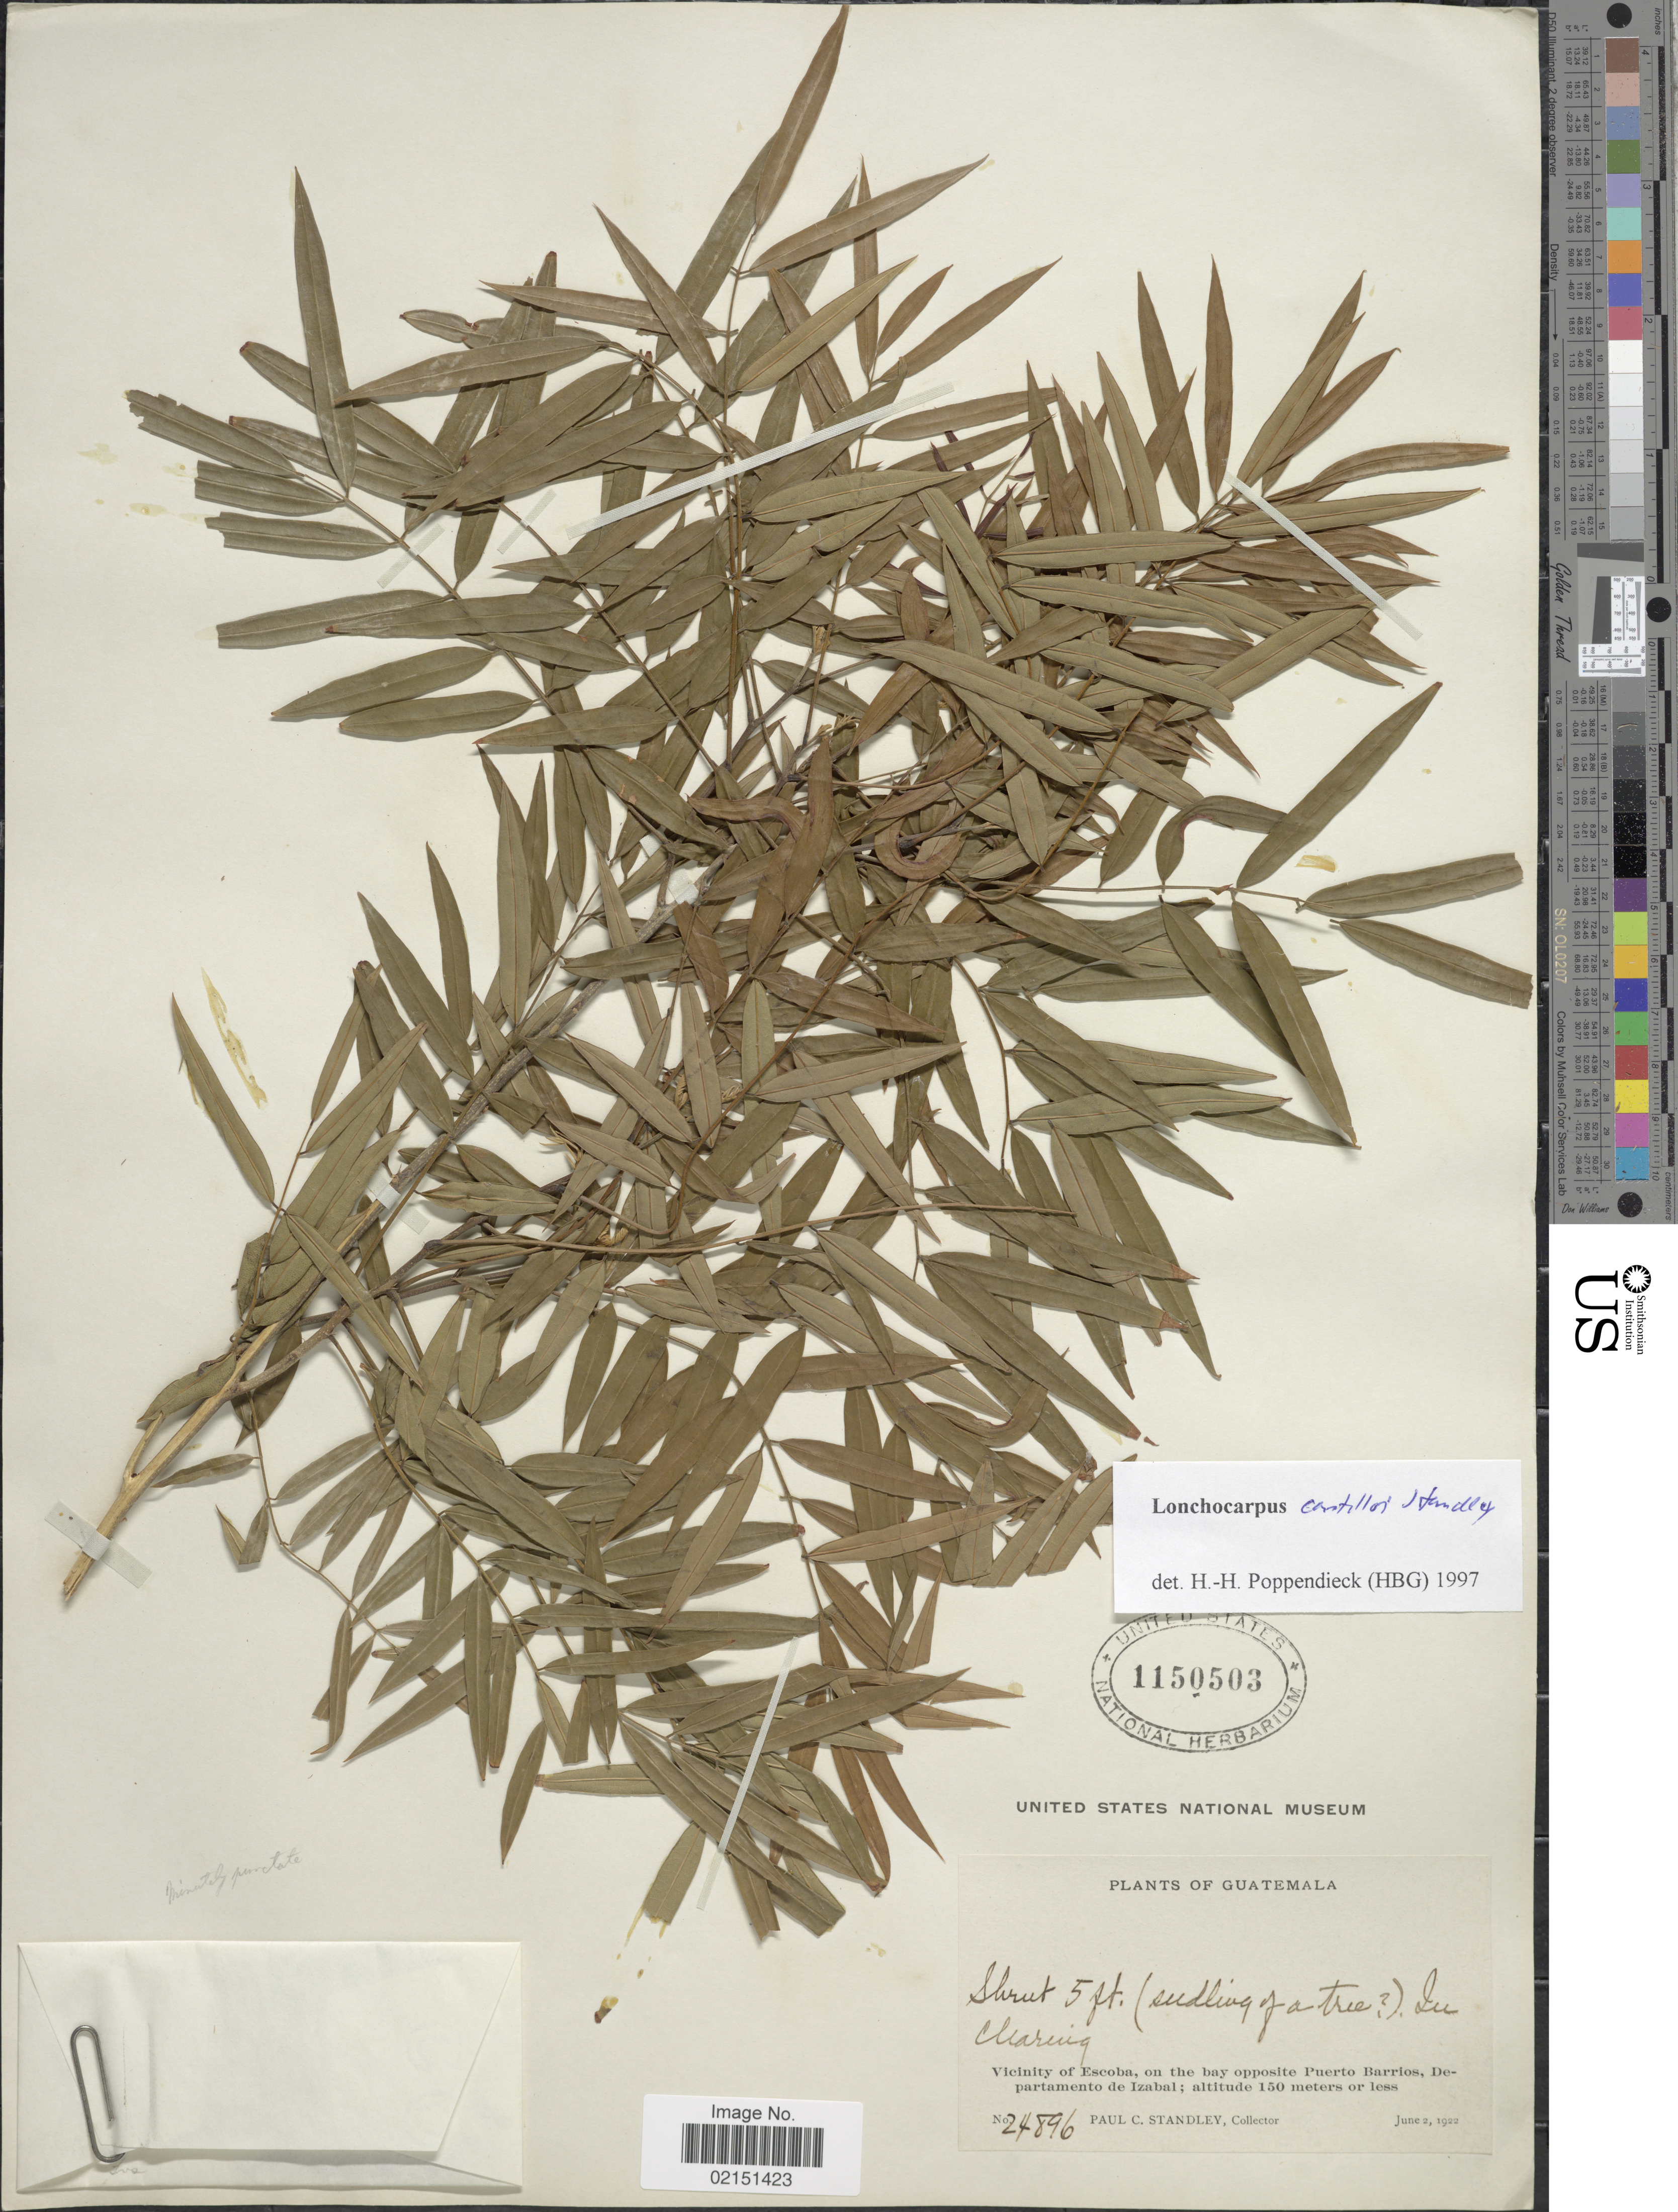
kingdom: Plantae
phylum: Tracheophyta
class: Magnoliopsida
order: Fabales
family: Fabaceae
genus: Lonchocarpus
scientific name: Lonchocarpus castilloi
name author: Standl.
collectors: P. C. Standley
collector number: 24896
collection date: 1922-06-02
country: Guatemala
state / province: Izabal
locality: Vicinity of Escoba, on the bay opposite Puerto Barrios, Departamento de Izabal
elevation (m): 150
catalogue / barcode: US 1150503